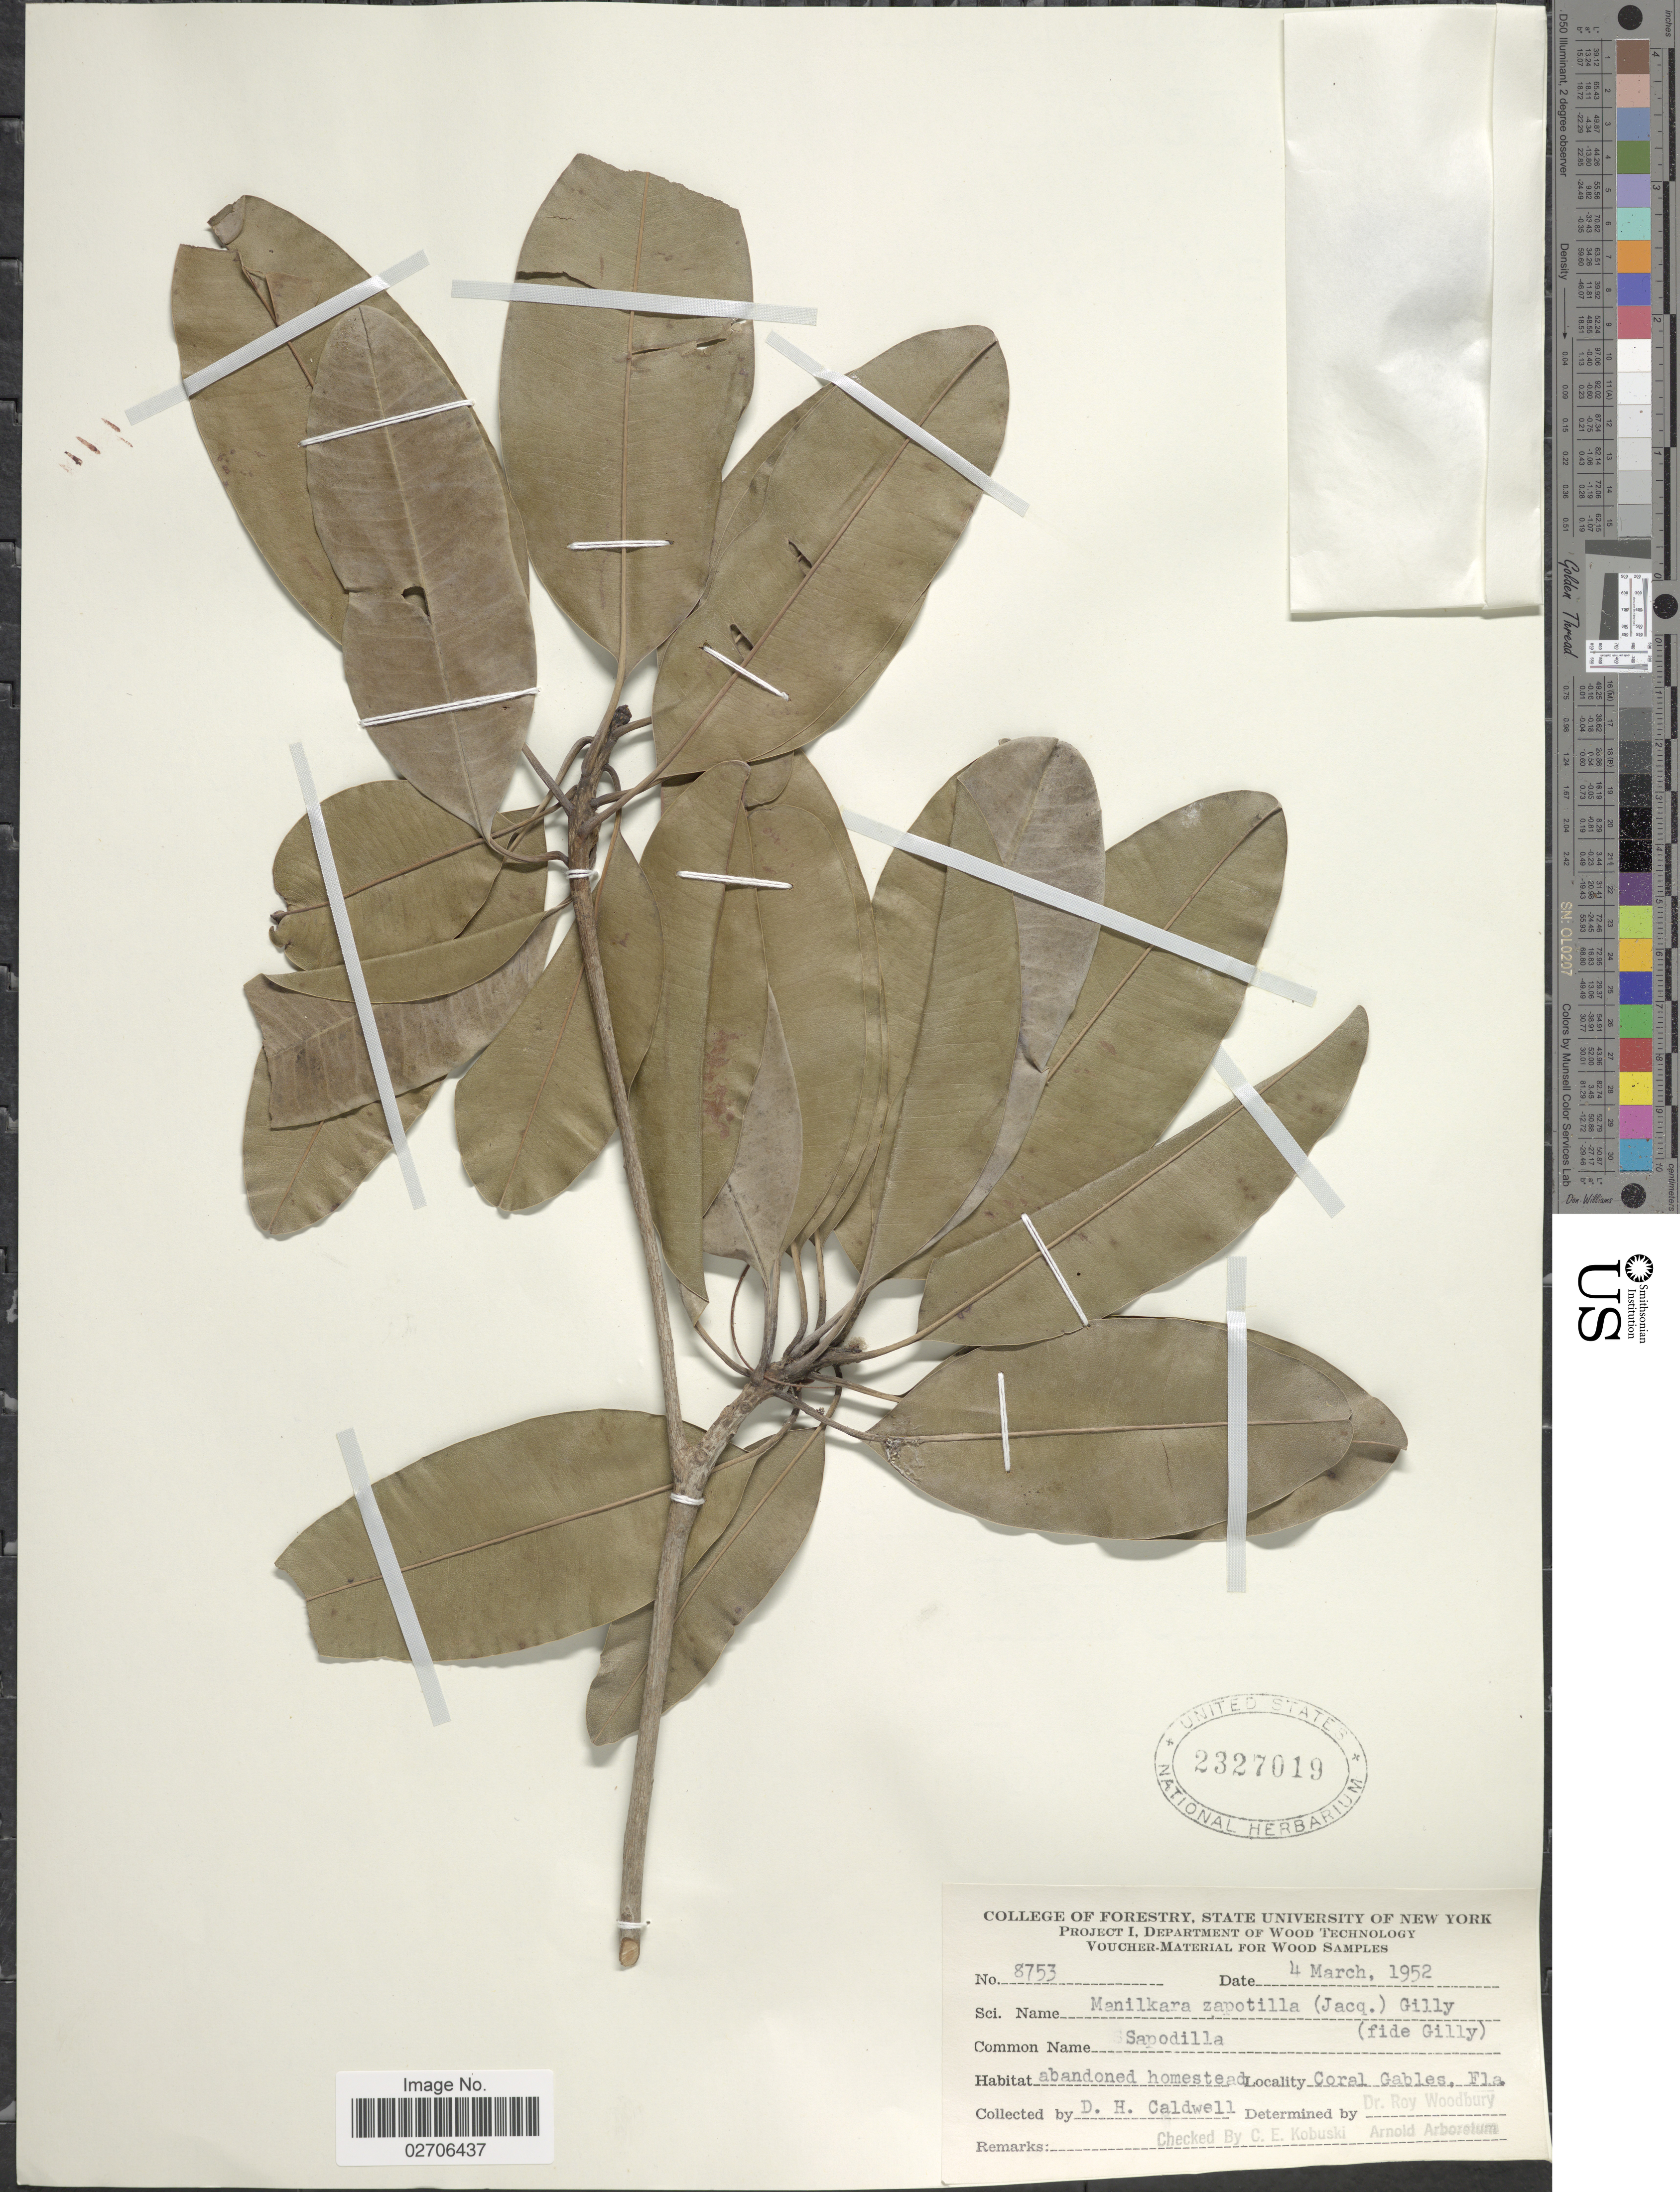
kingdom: Plantae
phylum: Tracheophyta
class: Magnoliopsida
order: Ericales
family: Sapotaceae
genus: Manilkara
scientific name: Manilkara zapotilla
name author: (Jacq.) Gilly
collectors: D. H. Caldwell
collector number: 8753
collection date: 1952-03-04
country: United States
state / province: Florida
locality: Coral Gables, Fla.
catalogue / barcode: US 2327019